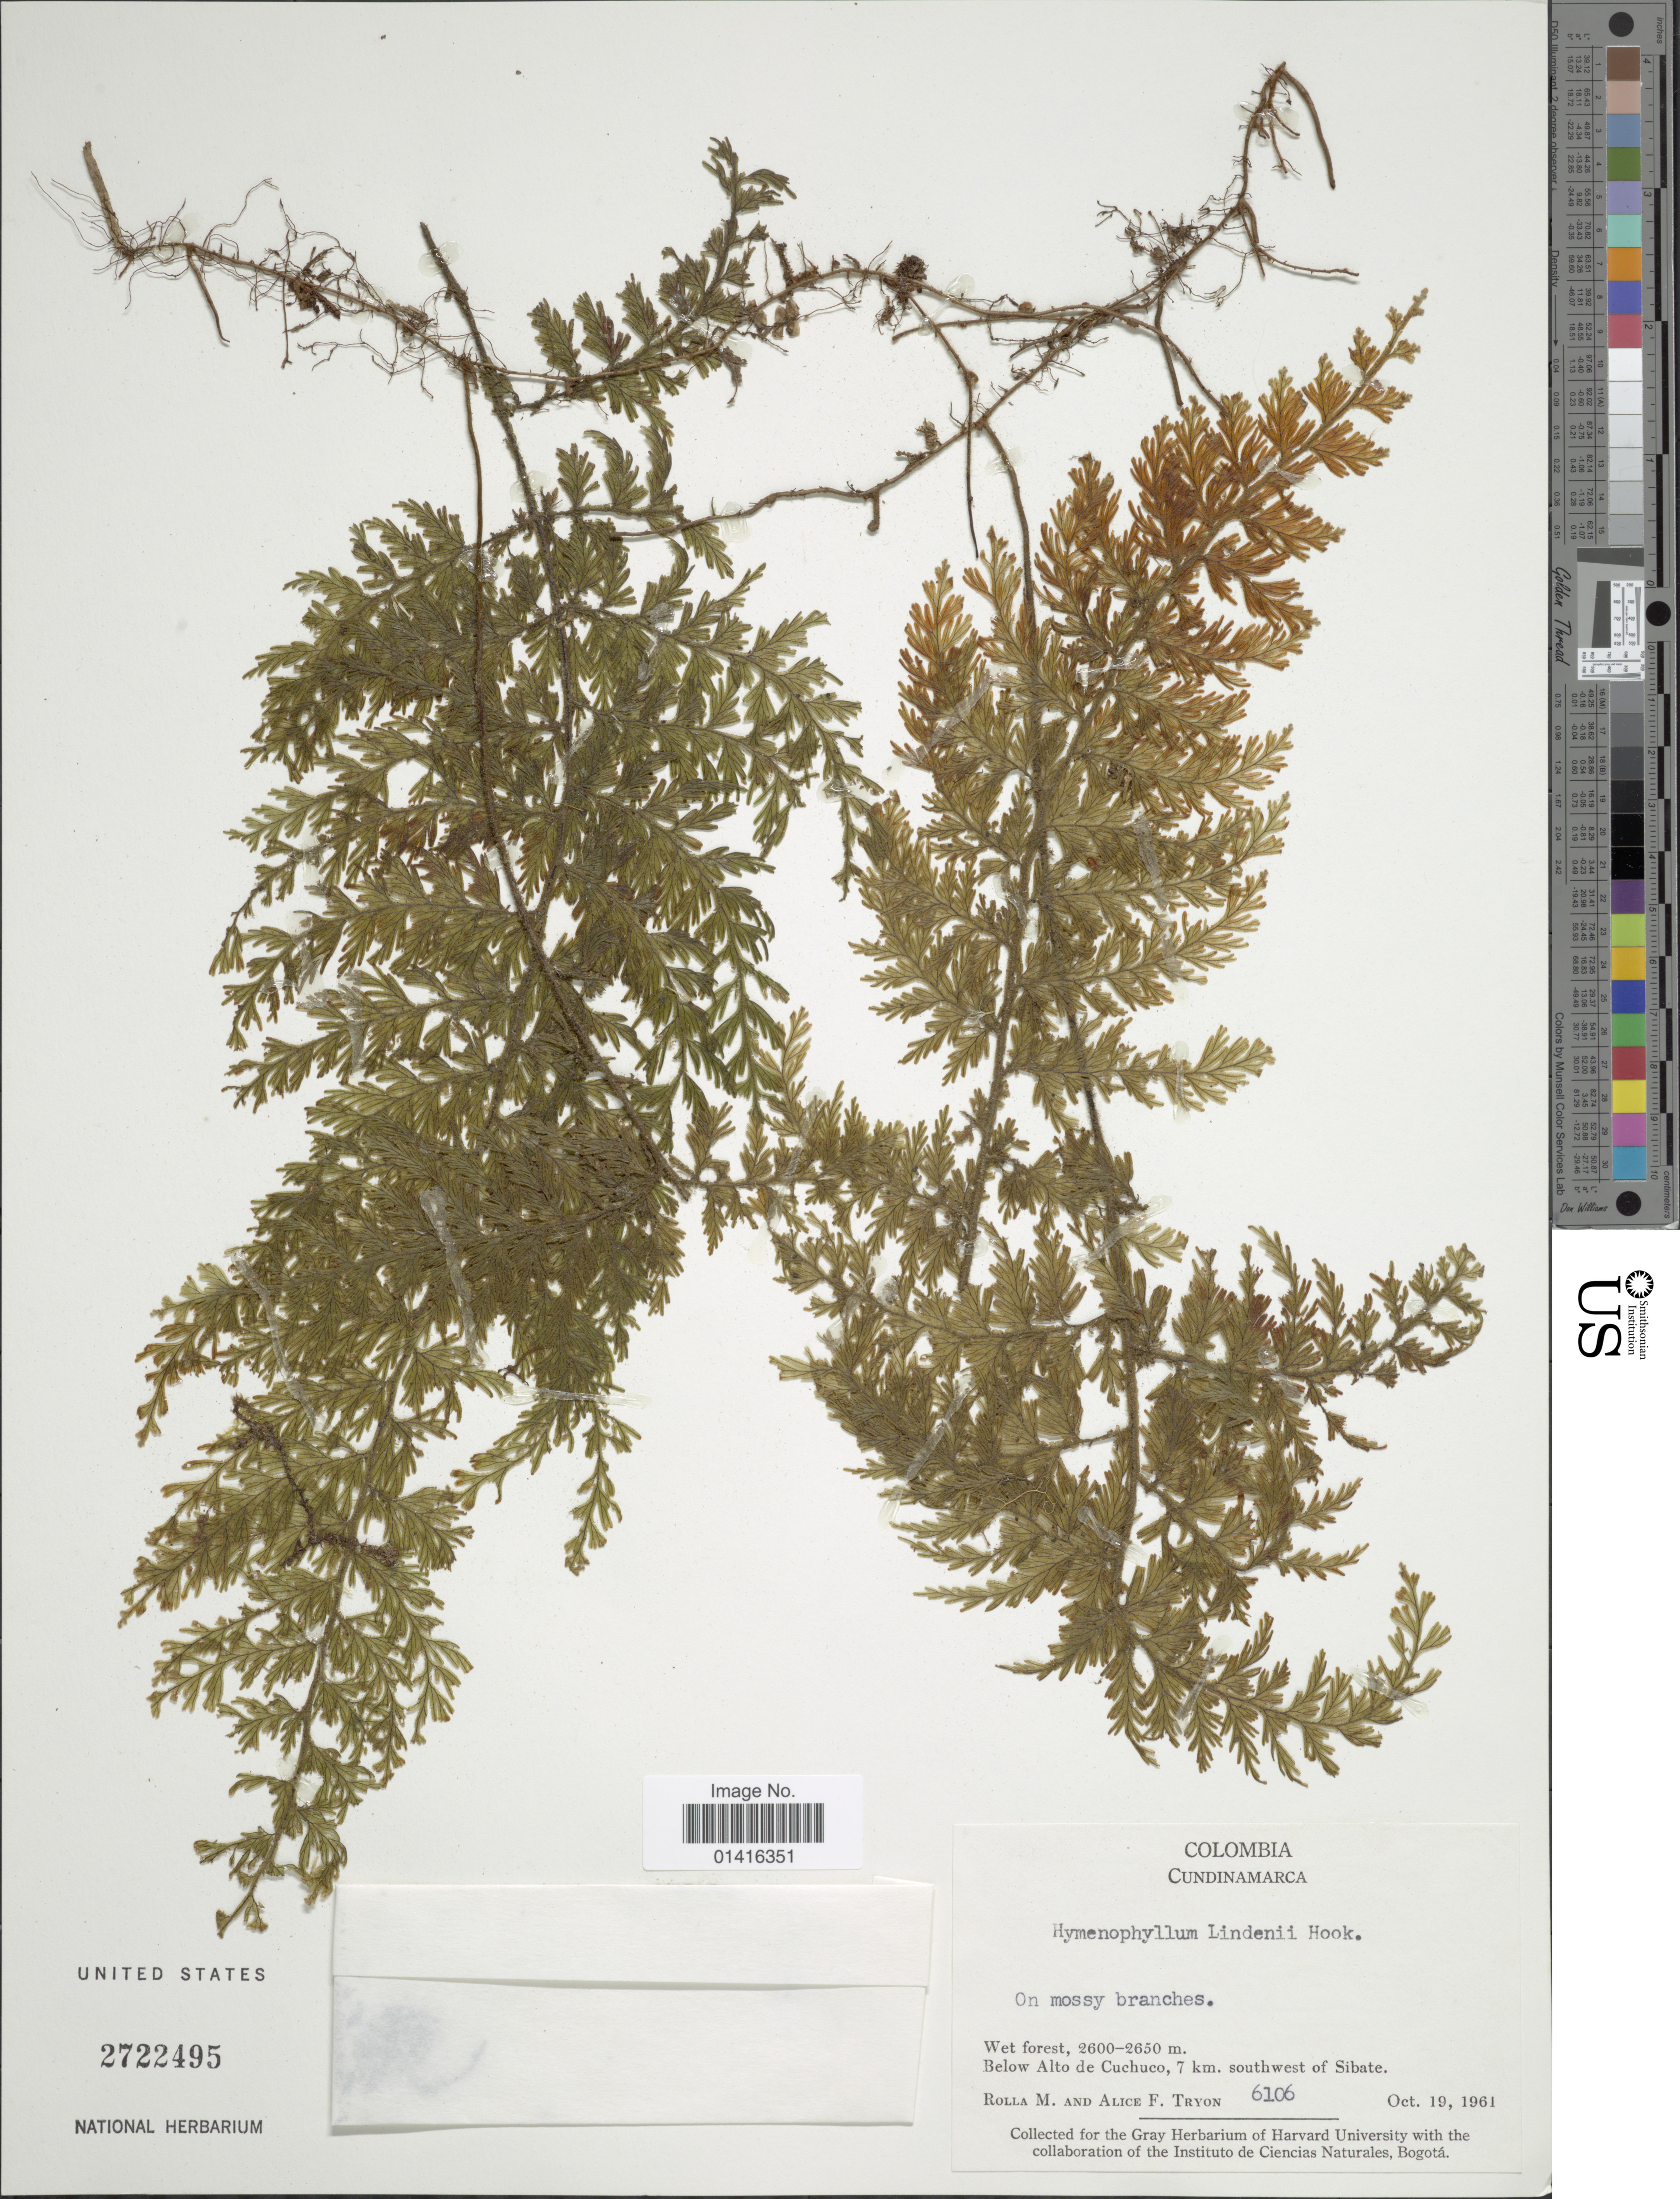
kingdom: Plantae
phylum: Tracheophyta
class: Polypodiopsida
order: Hymenophyllales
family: Hymenophyllaceae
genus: Hymenophyllum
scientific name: Hymenophyllum lindenii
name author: Hook.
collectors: M. Rolla & A. F. Tryon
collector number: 6106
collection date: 1961-10-19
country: Colombia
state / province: Cundinamarca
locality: Below Alto de Cuchuco, 7km. southwest of Sibate.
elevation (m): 2600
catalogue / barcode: US 2722495